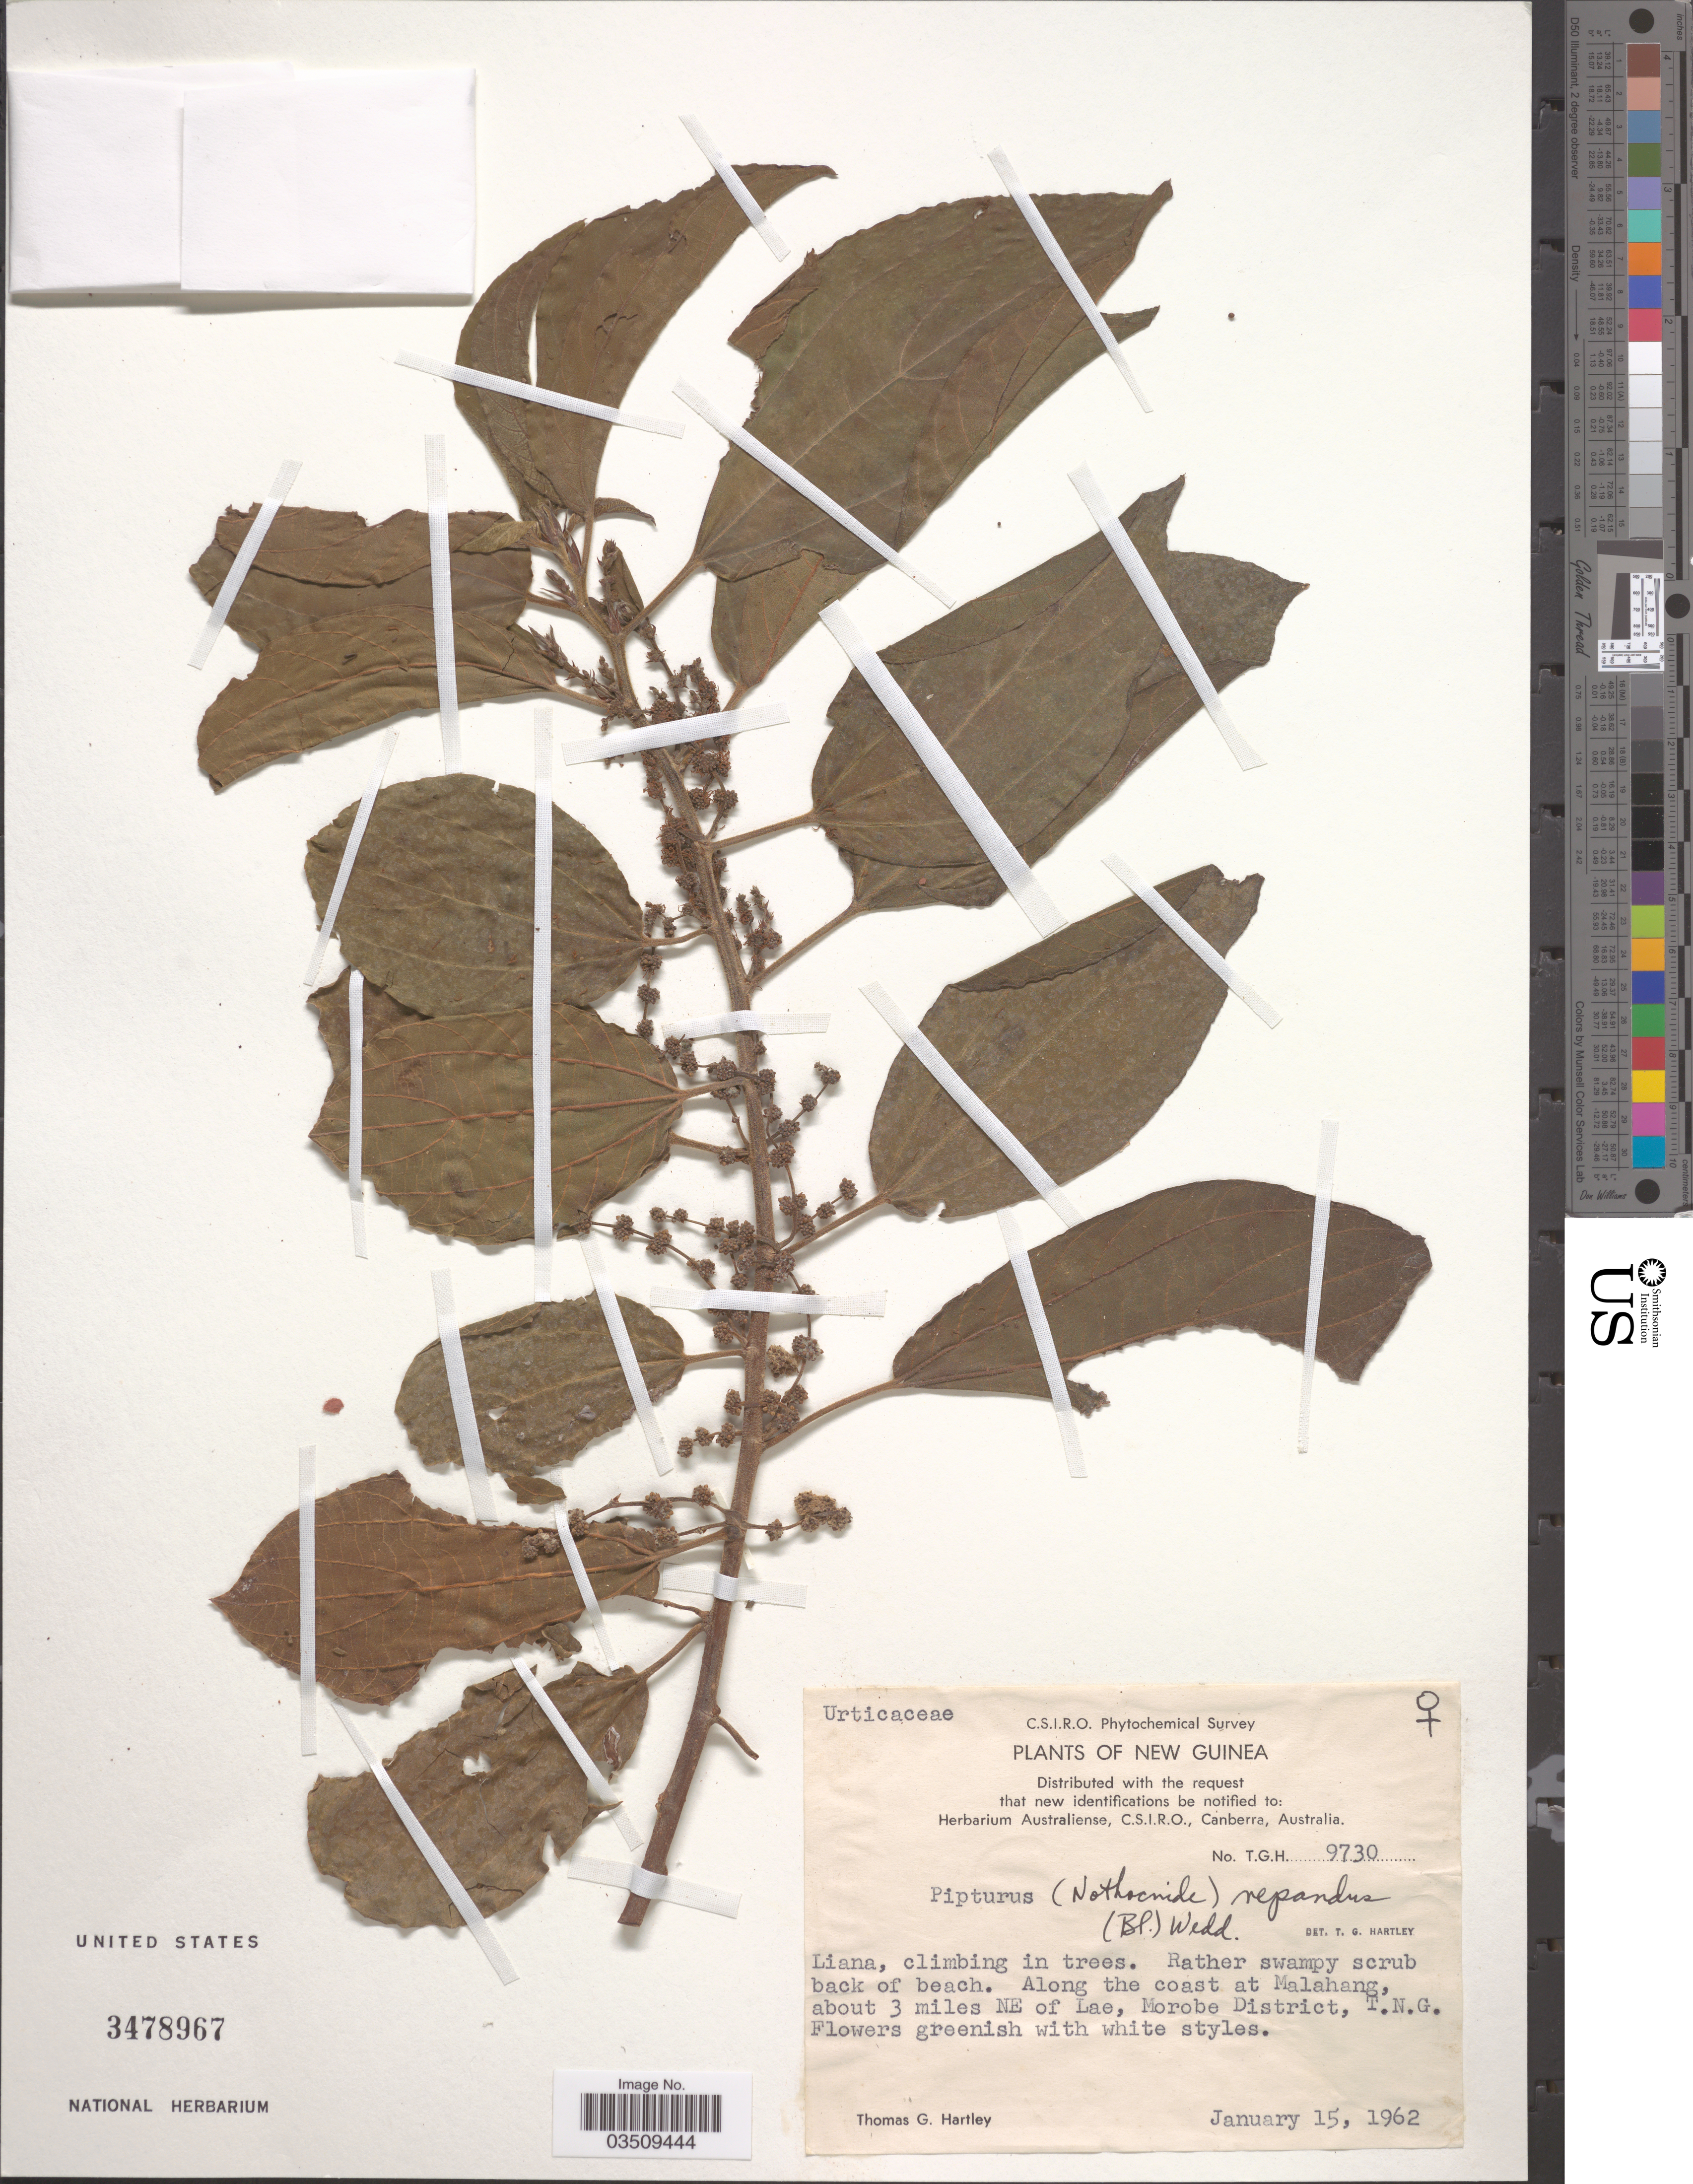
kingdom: Plantae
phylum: Tracheophyta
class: Magnoliopsida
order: Rosales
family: Urticaceae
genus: Nothocnide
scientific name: Nothocnide repanda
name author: (Blume) Blume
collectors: T. G. Hartley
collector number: T.G.H. 9730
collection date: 1962-01-15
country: Papua New Guinea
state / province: Morobe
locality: New Guinea. Along the coast at Malahang, about 3 miles NE of Lae, Morobe District, T.N.G.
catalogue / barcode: US 3478967